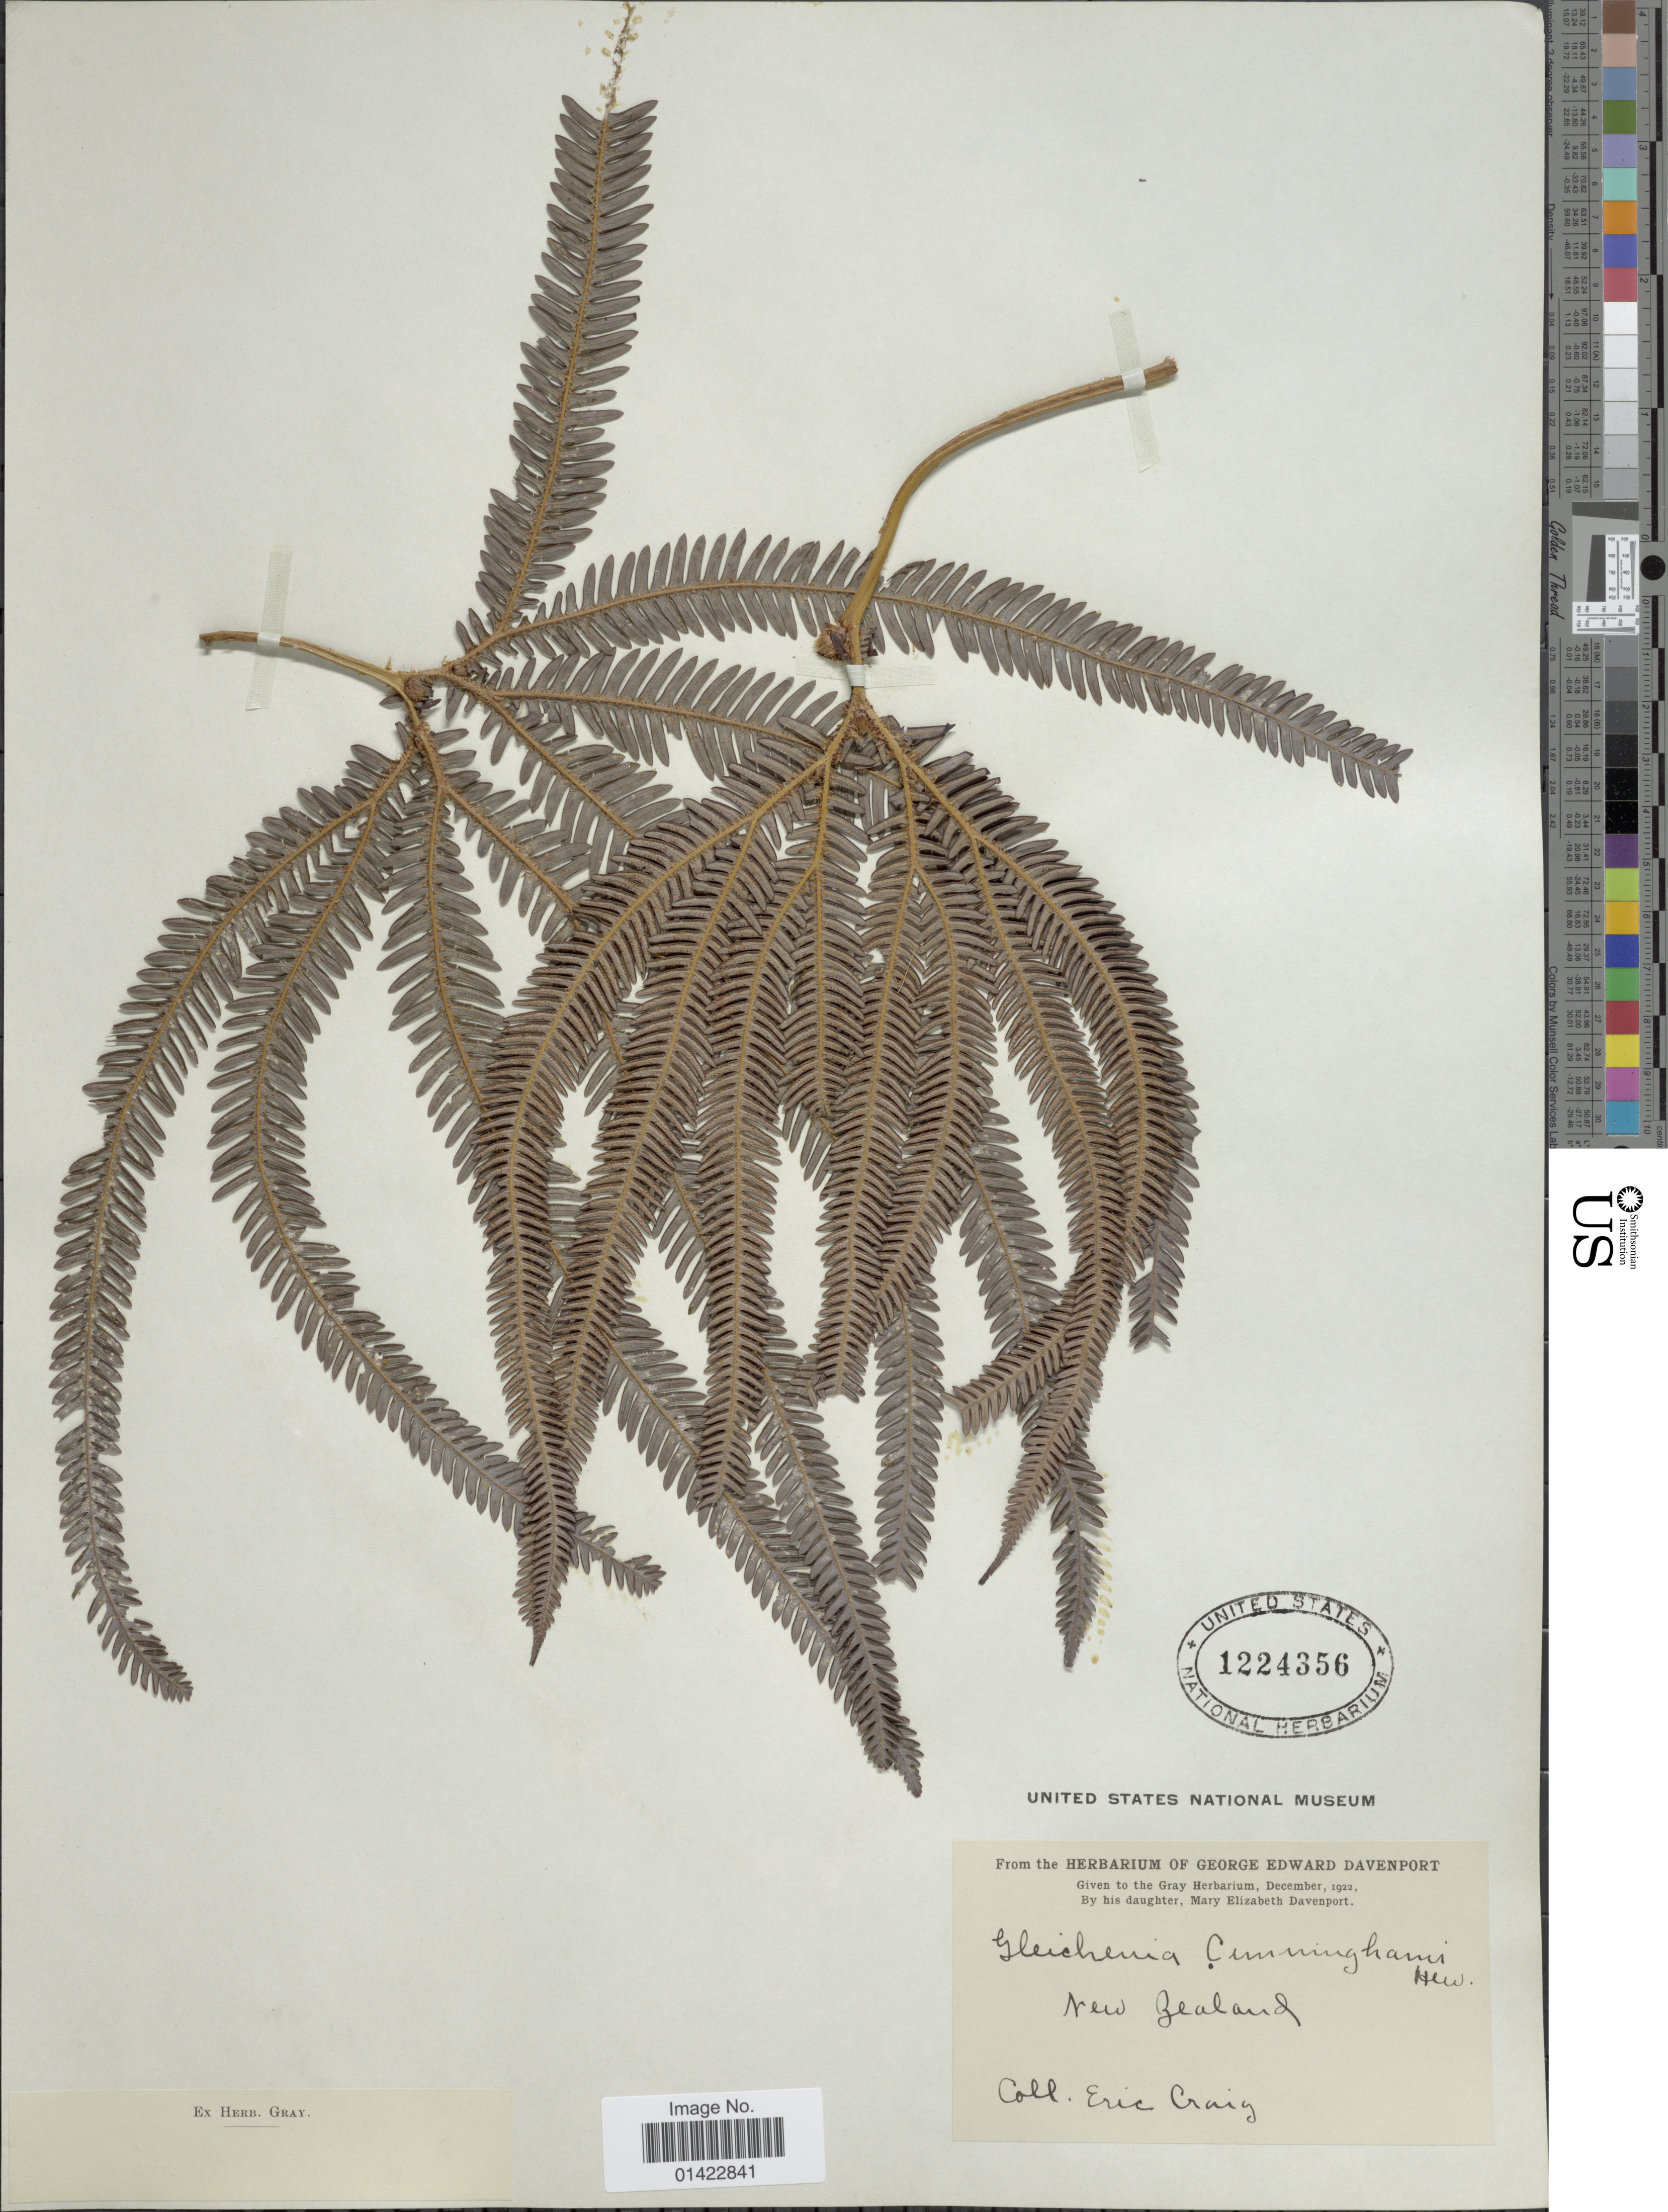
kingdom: Plantae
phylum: Tracheophyta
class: Polypodiopsida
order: Gleicheniales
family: Gleicheniaceae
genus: Sticherus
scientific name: Sticherus cunninghamii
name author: (Heward ex Hook.) Ching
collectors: E. Craig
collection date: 1922-12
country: New Zealand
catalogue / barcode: US 1224356